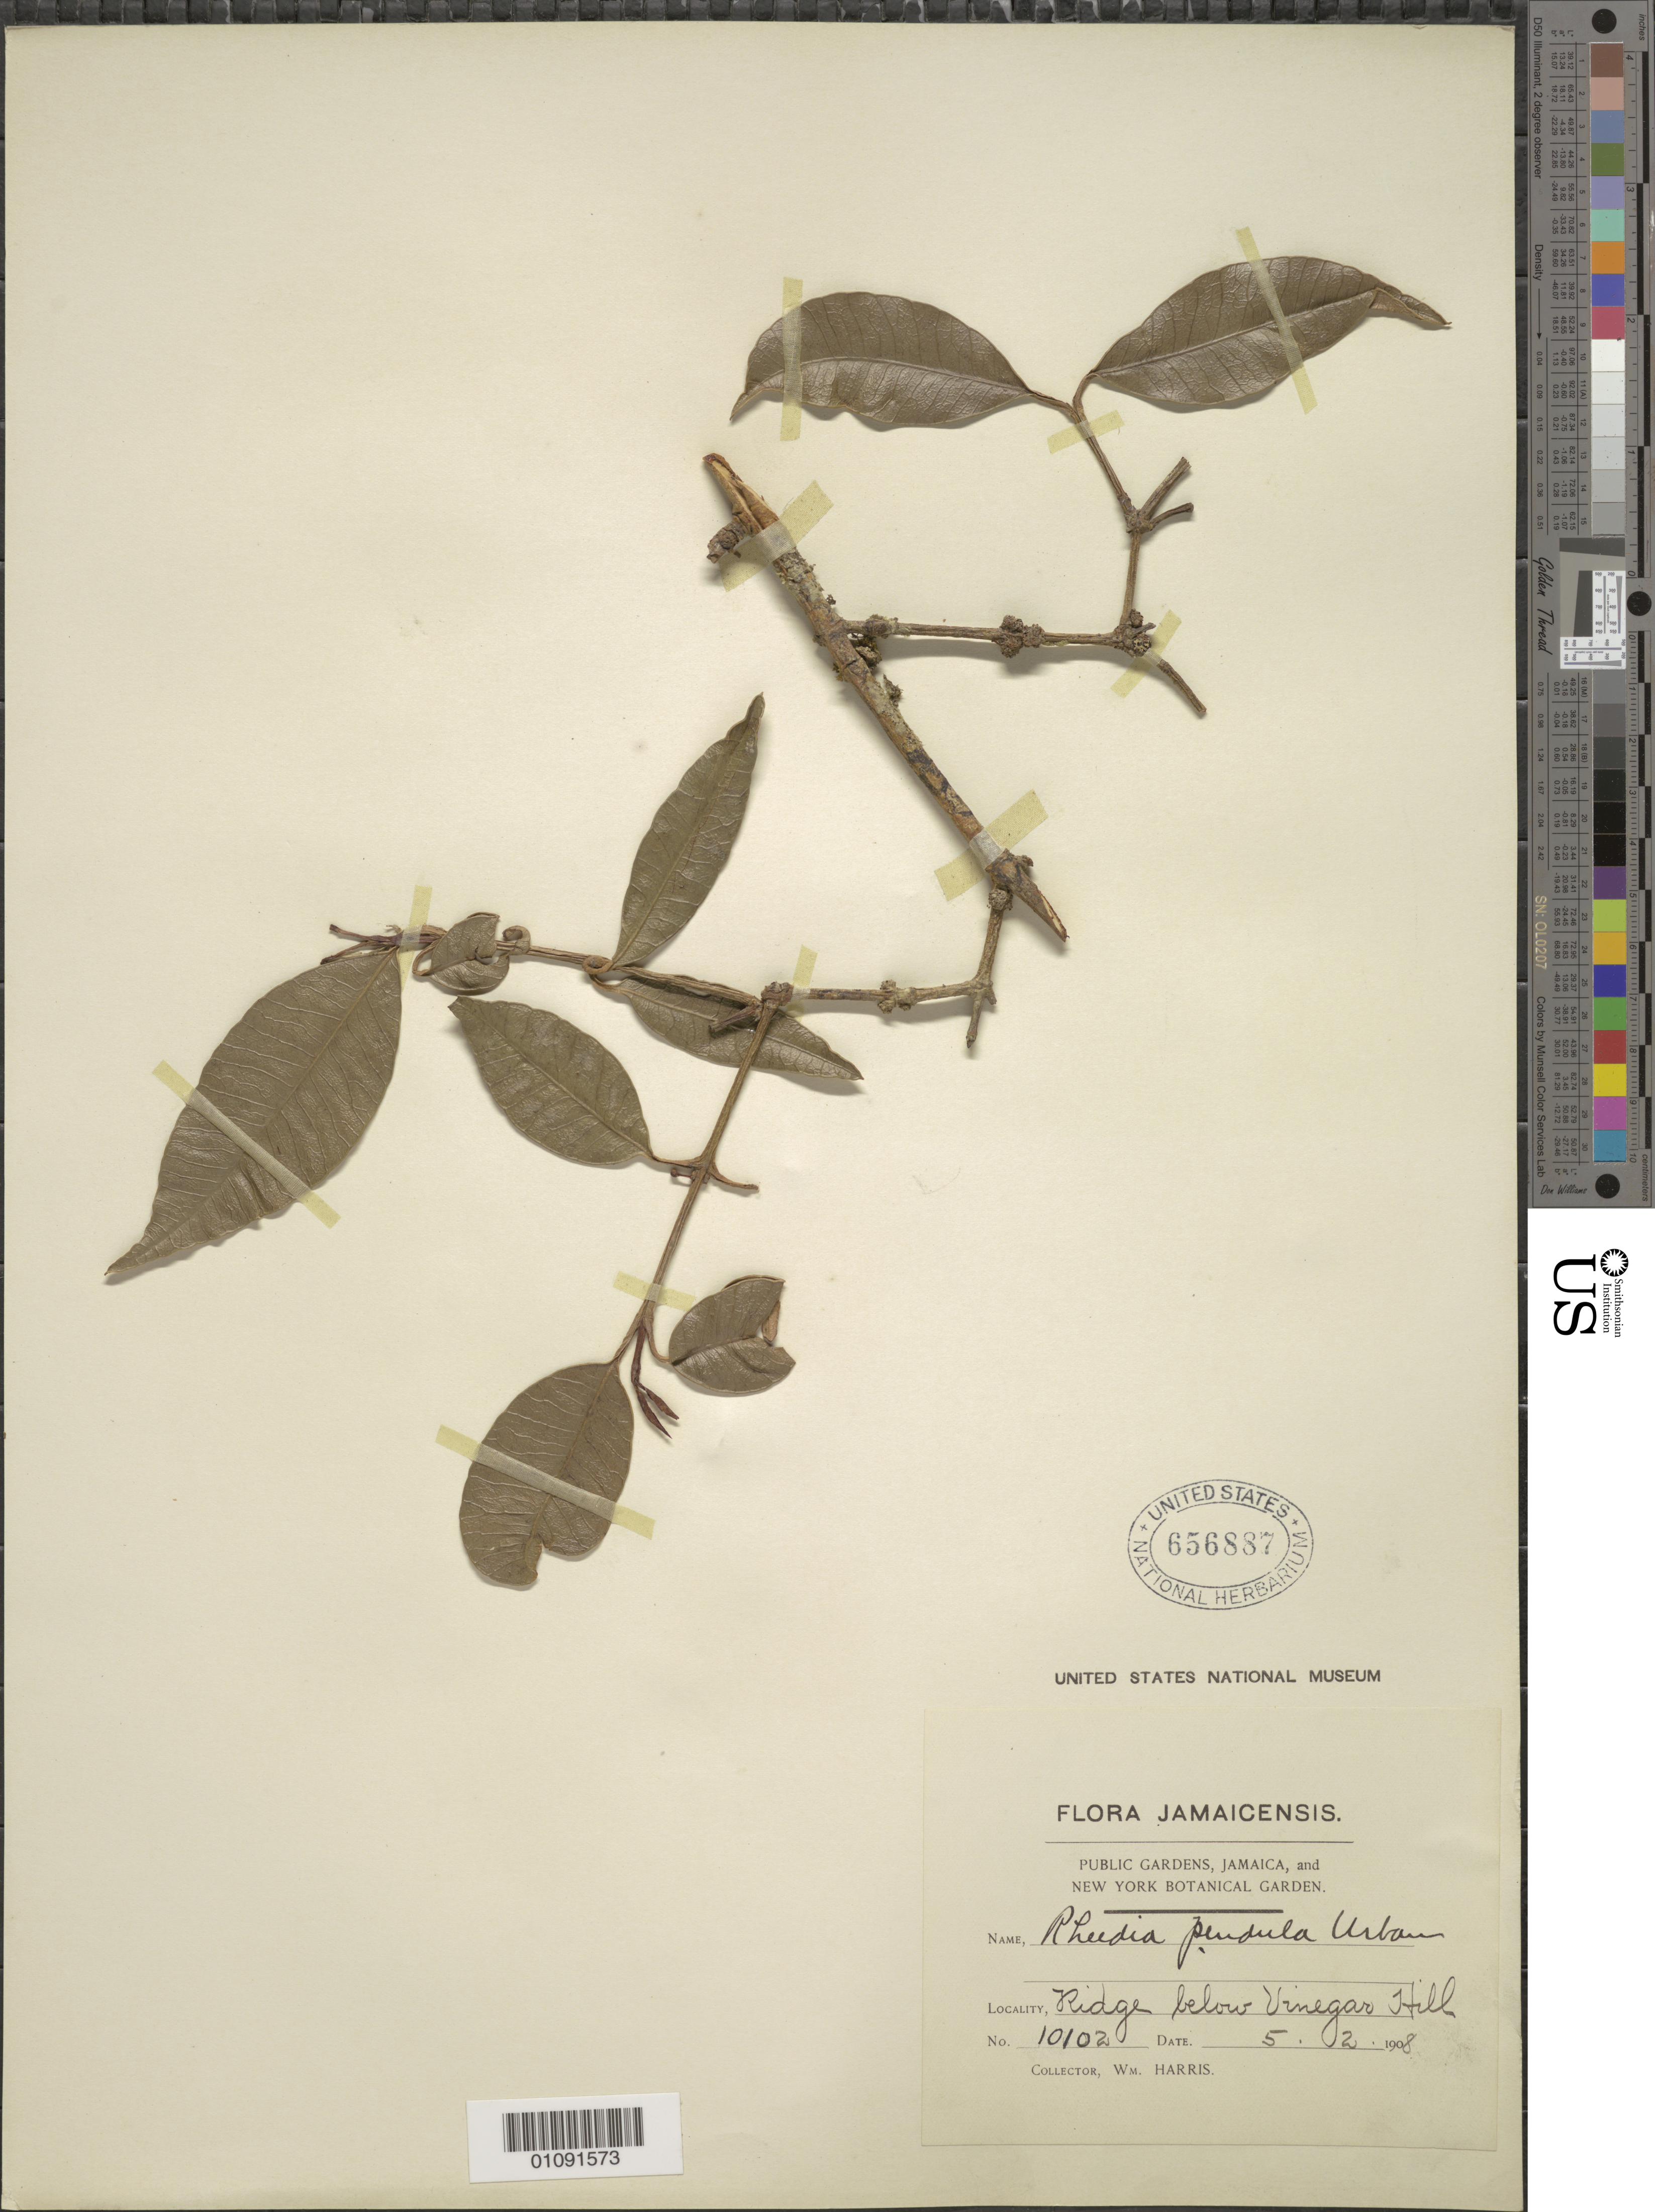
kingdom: Plantae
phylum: Tracheophyta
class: Magnoliopsida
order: Malpighiales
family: Clusiaceae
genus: Garcinia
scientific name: Garcinia decussata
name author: C.D. Adams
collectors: W. Harris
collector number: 10102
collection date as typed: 05 Feb 1908 to 02 May 1908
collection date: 1908-02-05/1908-05-02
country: Jamaica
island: Jamaica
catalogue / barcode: US 656887